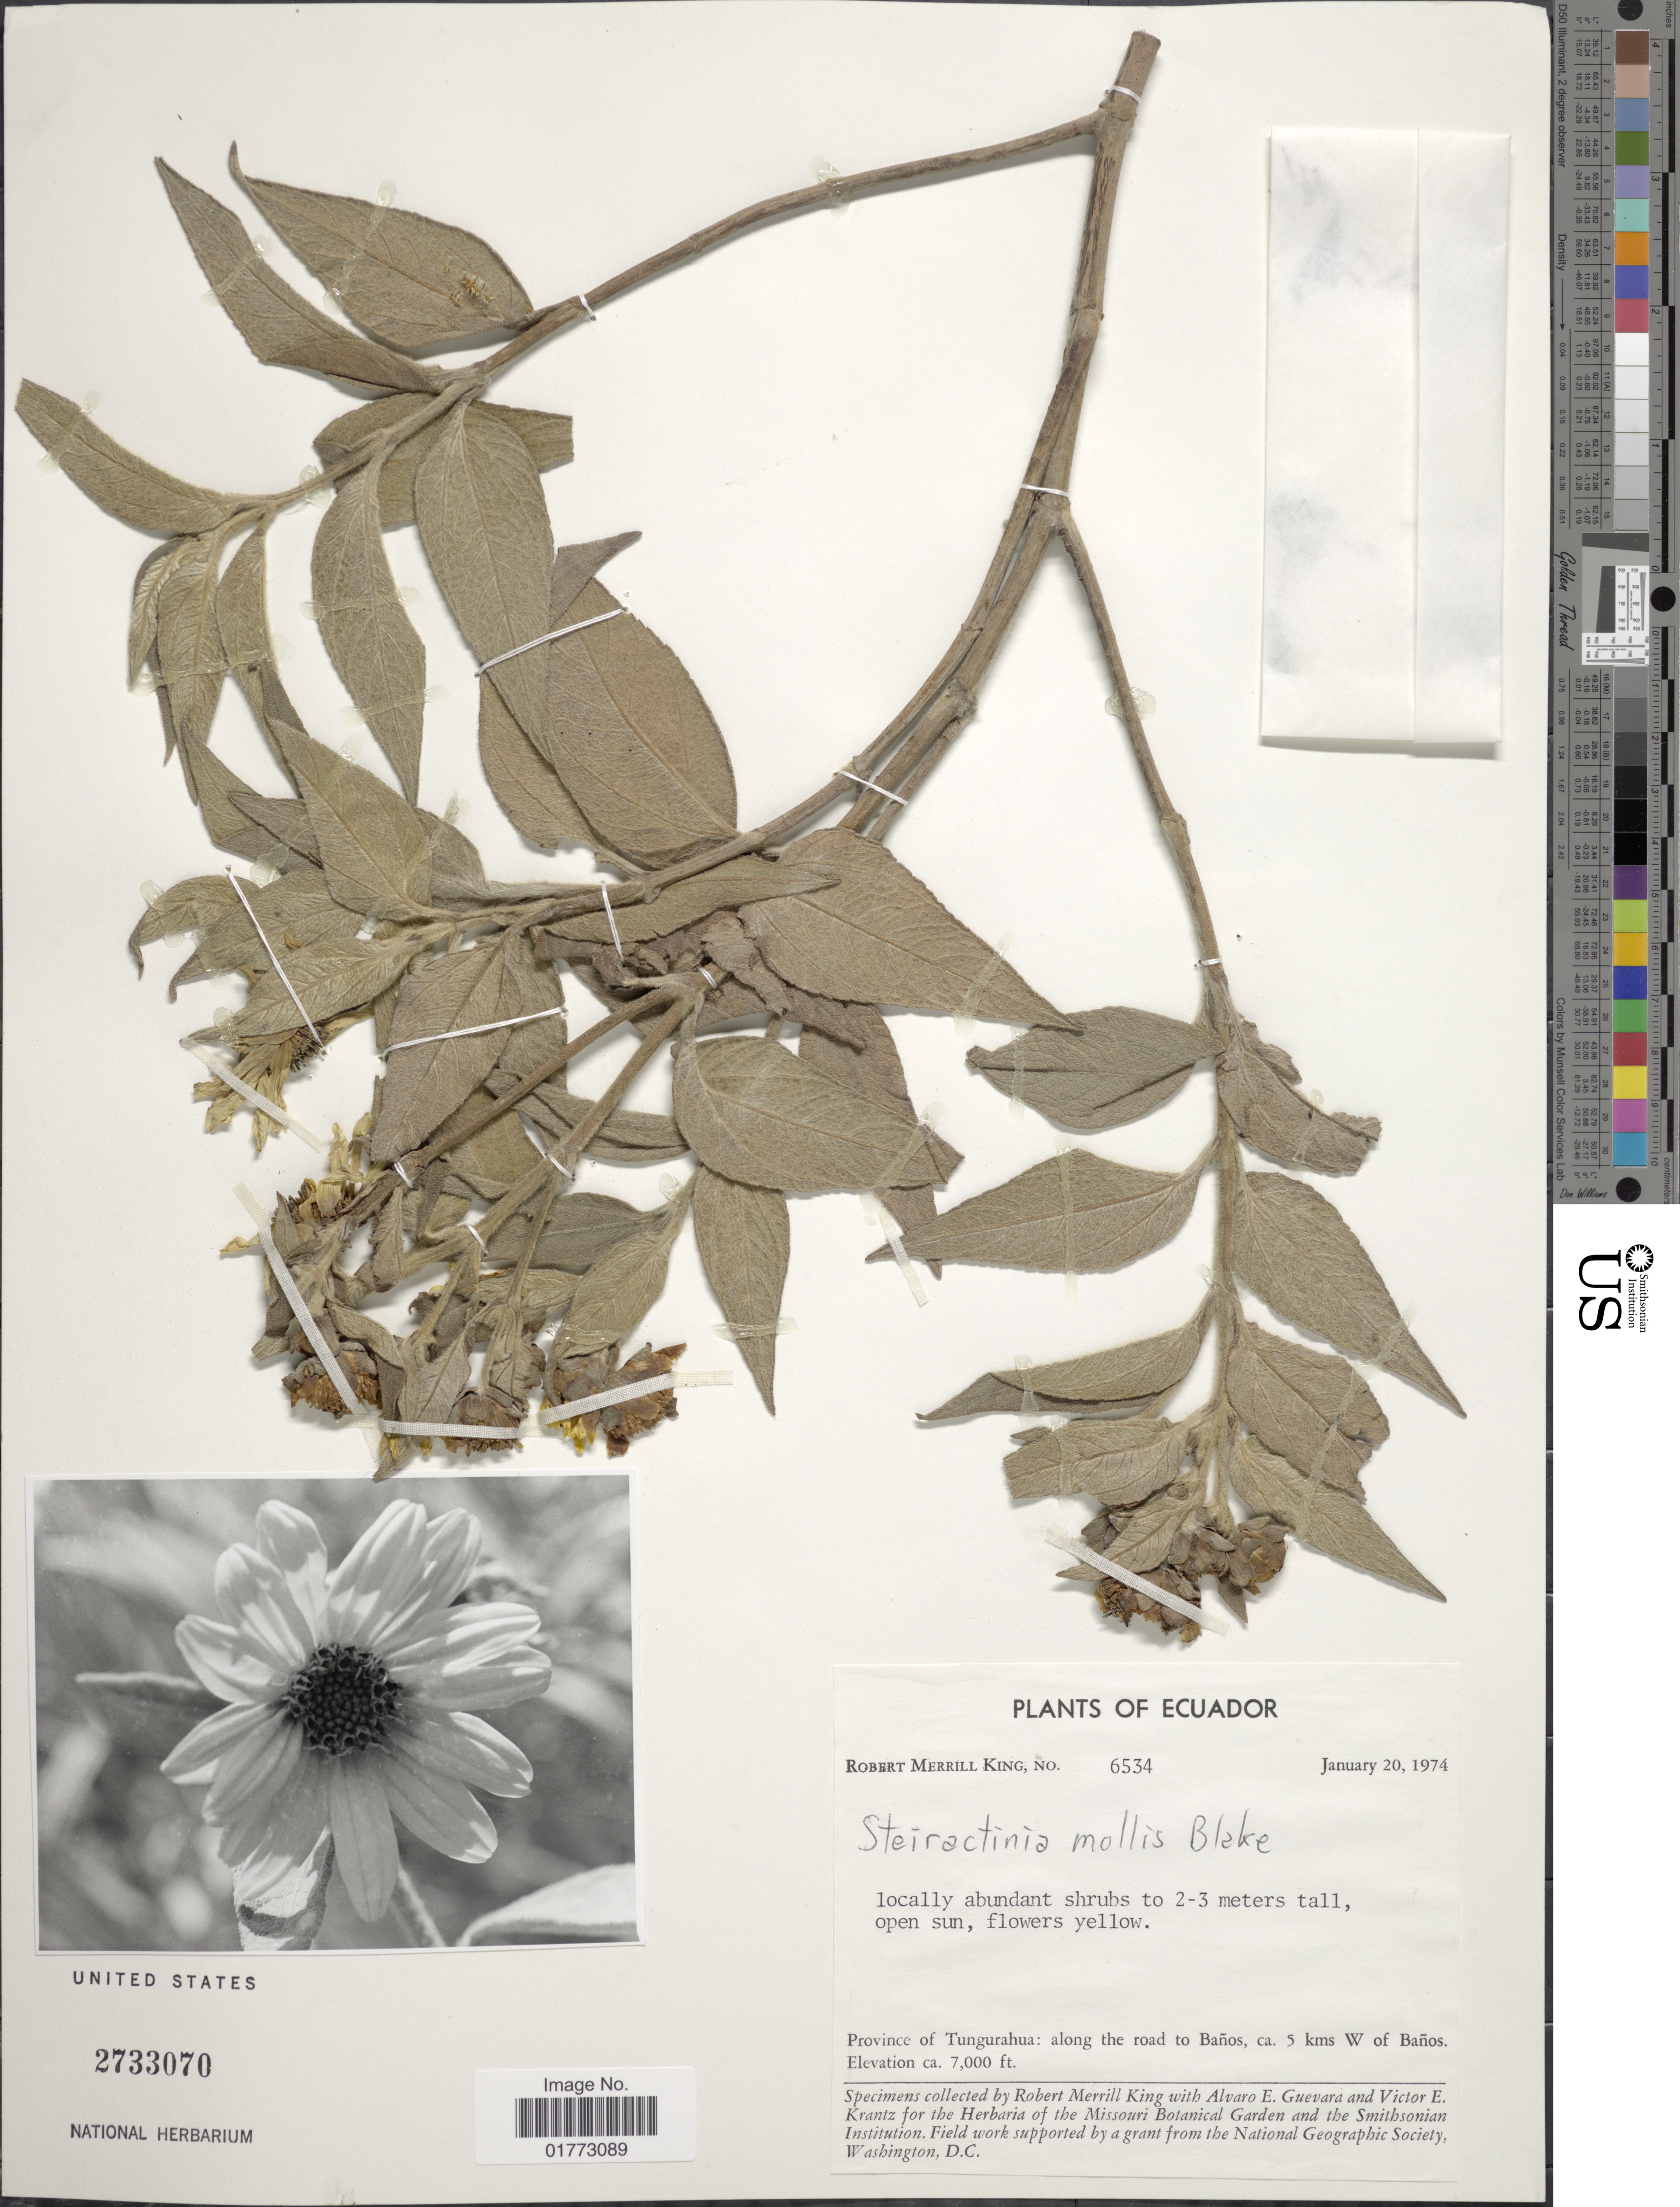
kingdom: Plantae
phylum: Tracheophyta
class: Magnoliopsida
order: Asterales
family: Asteraceae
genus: Steiractinia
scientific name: Steiractinia sodiroi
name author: (Hieron. ex Sodiro) S.F. Blake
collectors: R. M. King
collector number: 6534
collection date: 1974-01-20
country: Ecuador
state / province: Tungurahua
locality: Along the road to Banos, ca. 5 kms W of Banos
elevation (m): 2134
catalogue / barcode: US 2733070